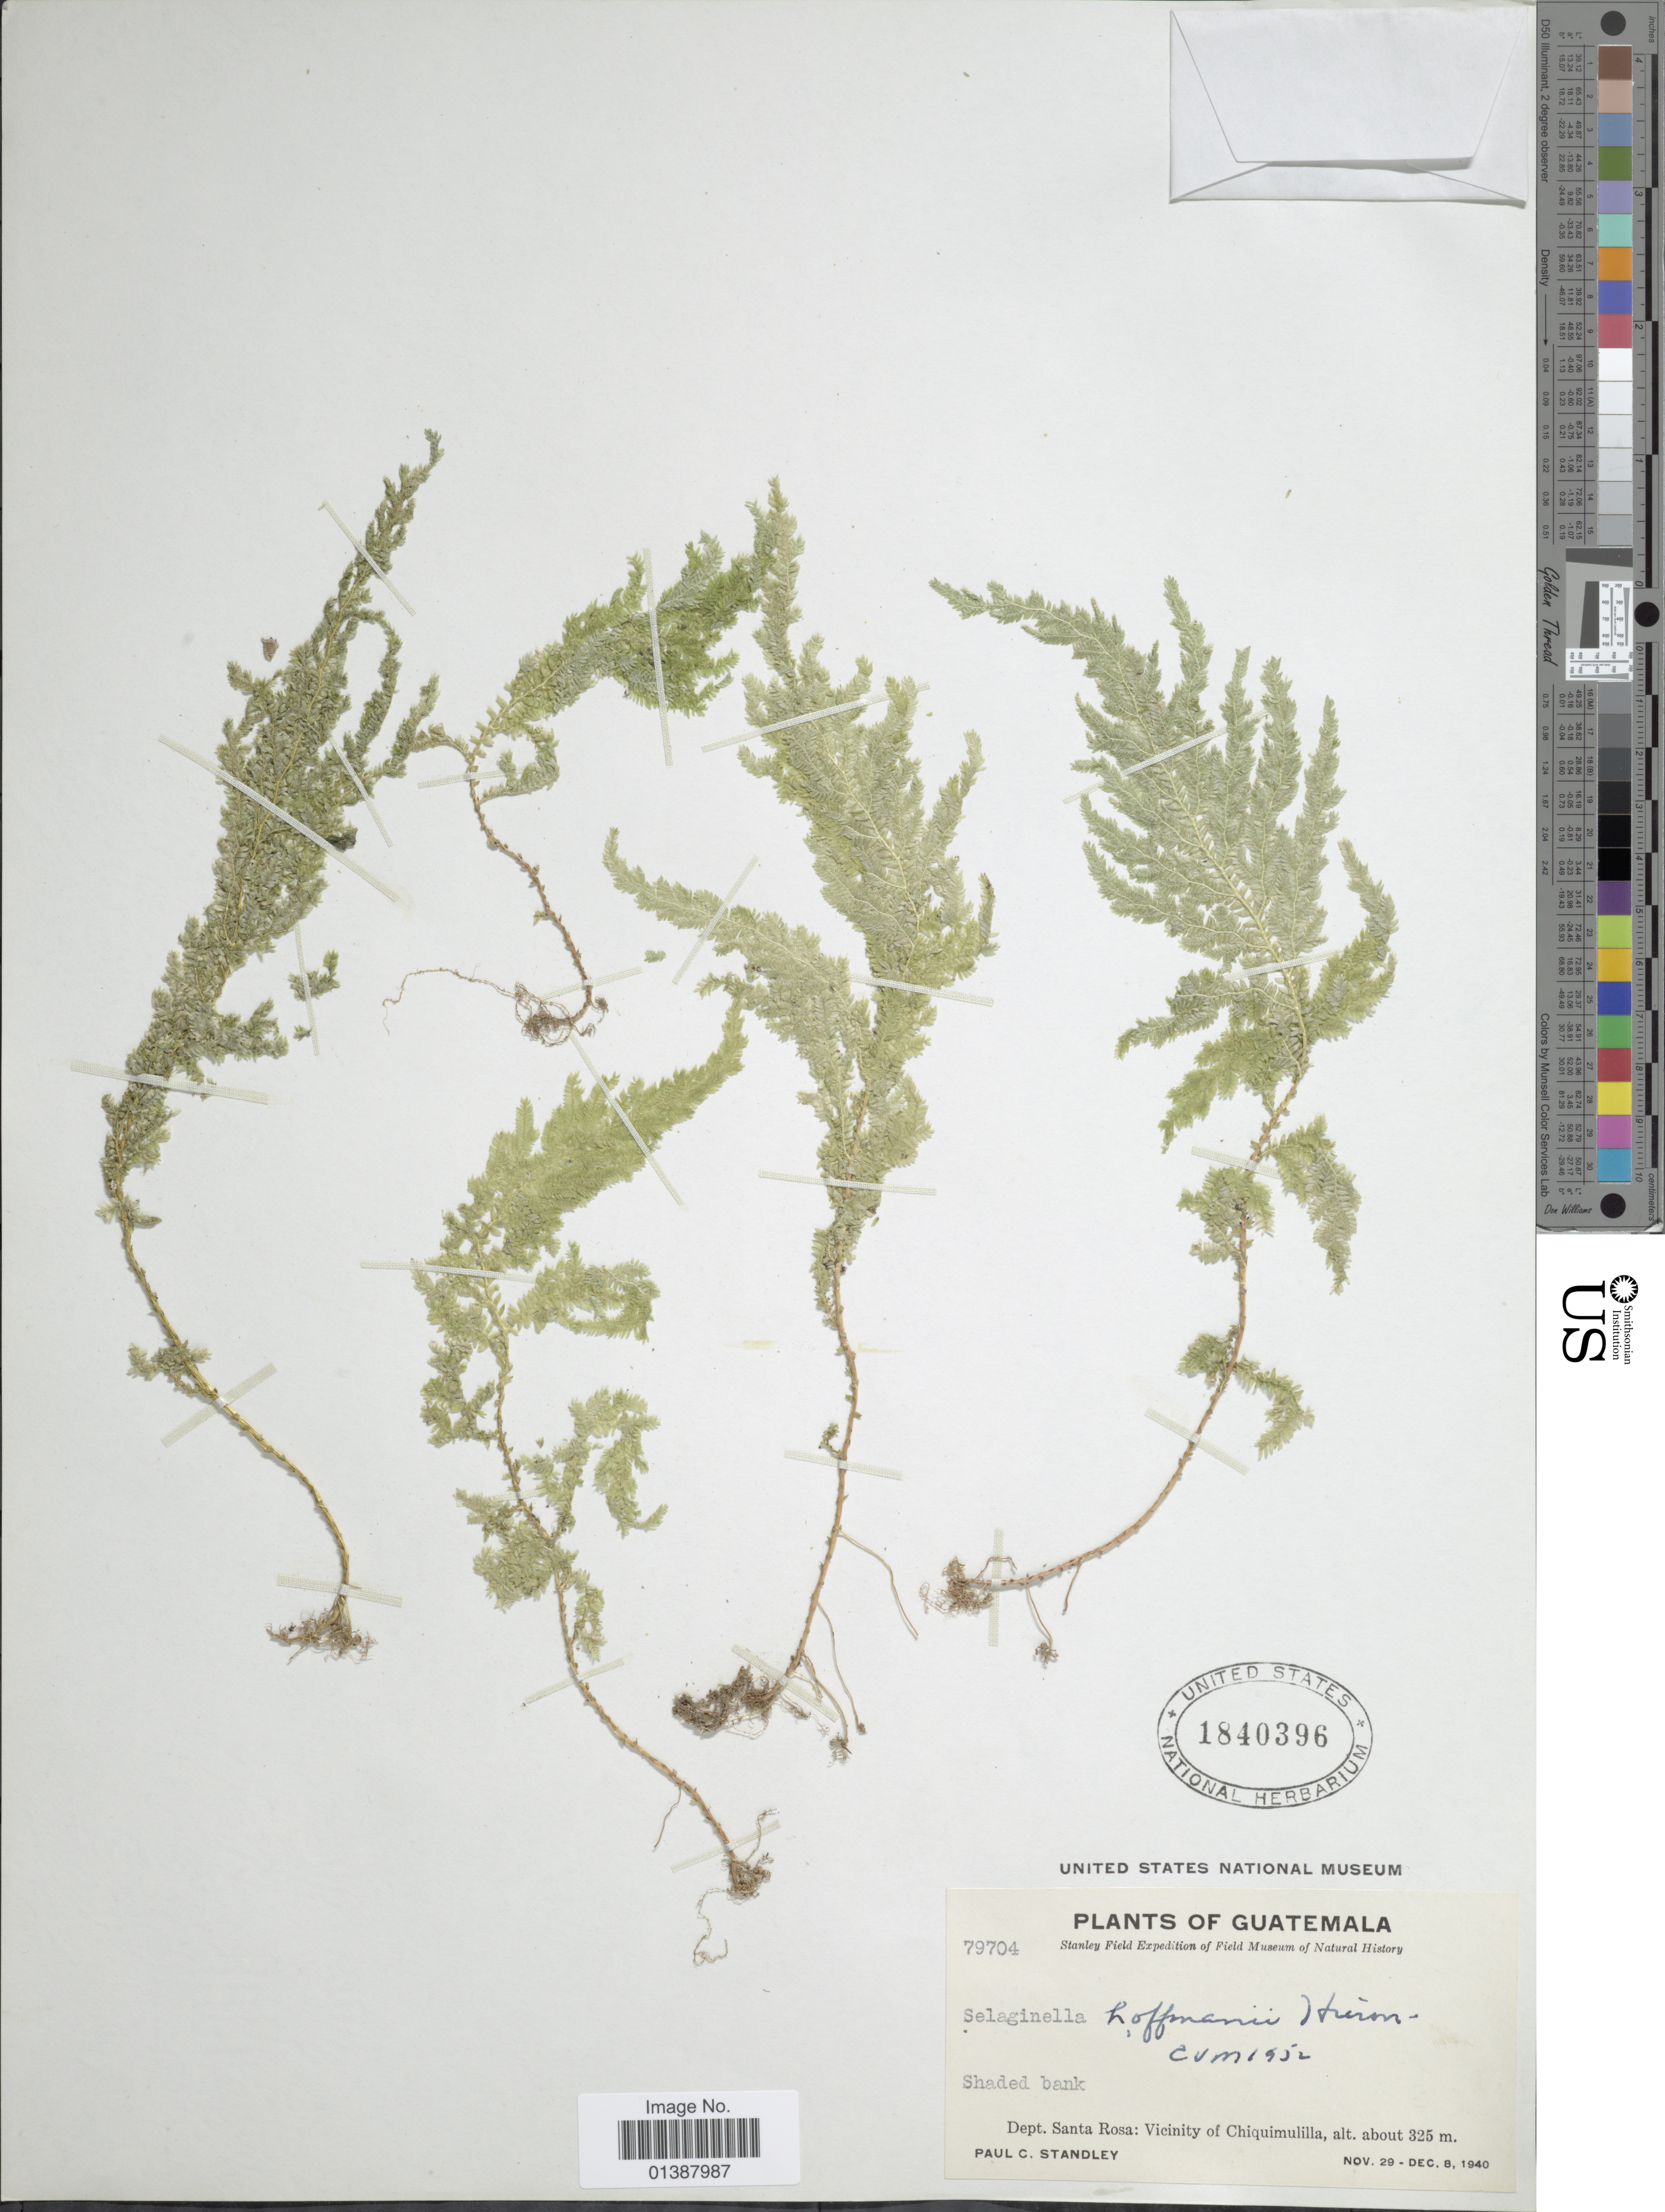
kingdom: Plantae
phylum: Tracheophyta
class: Lycopodiopsida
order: Selaginellales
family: Selaginellaceae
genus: Selaginella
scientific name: Selaginella hoffmannii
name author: Hieron.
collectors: P. C. Standley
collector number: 79704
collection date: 1940-11-29/1940-12-08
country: Guatemala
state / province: Santa Rosa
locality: Dept Santa Rosa: Vicinity of Chiquinmulilla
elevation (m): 325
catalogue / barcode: US 1840396